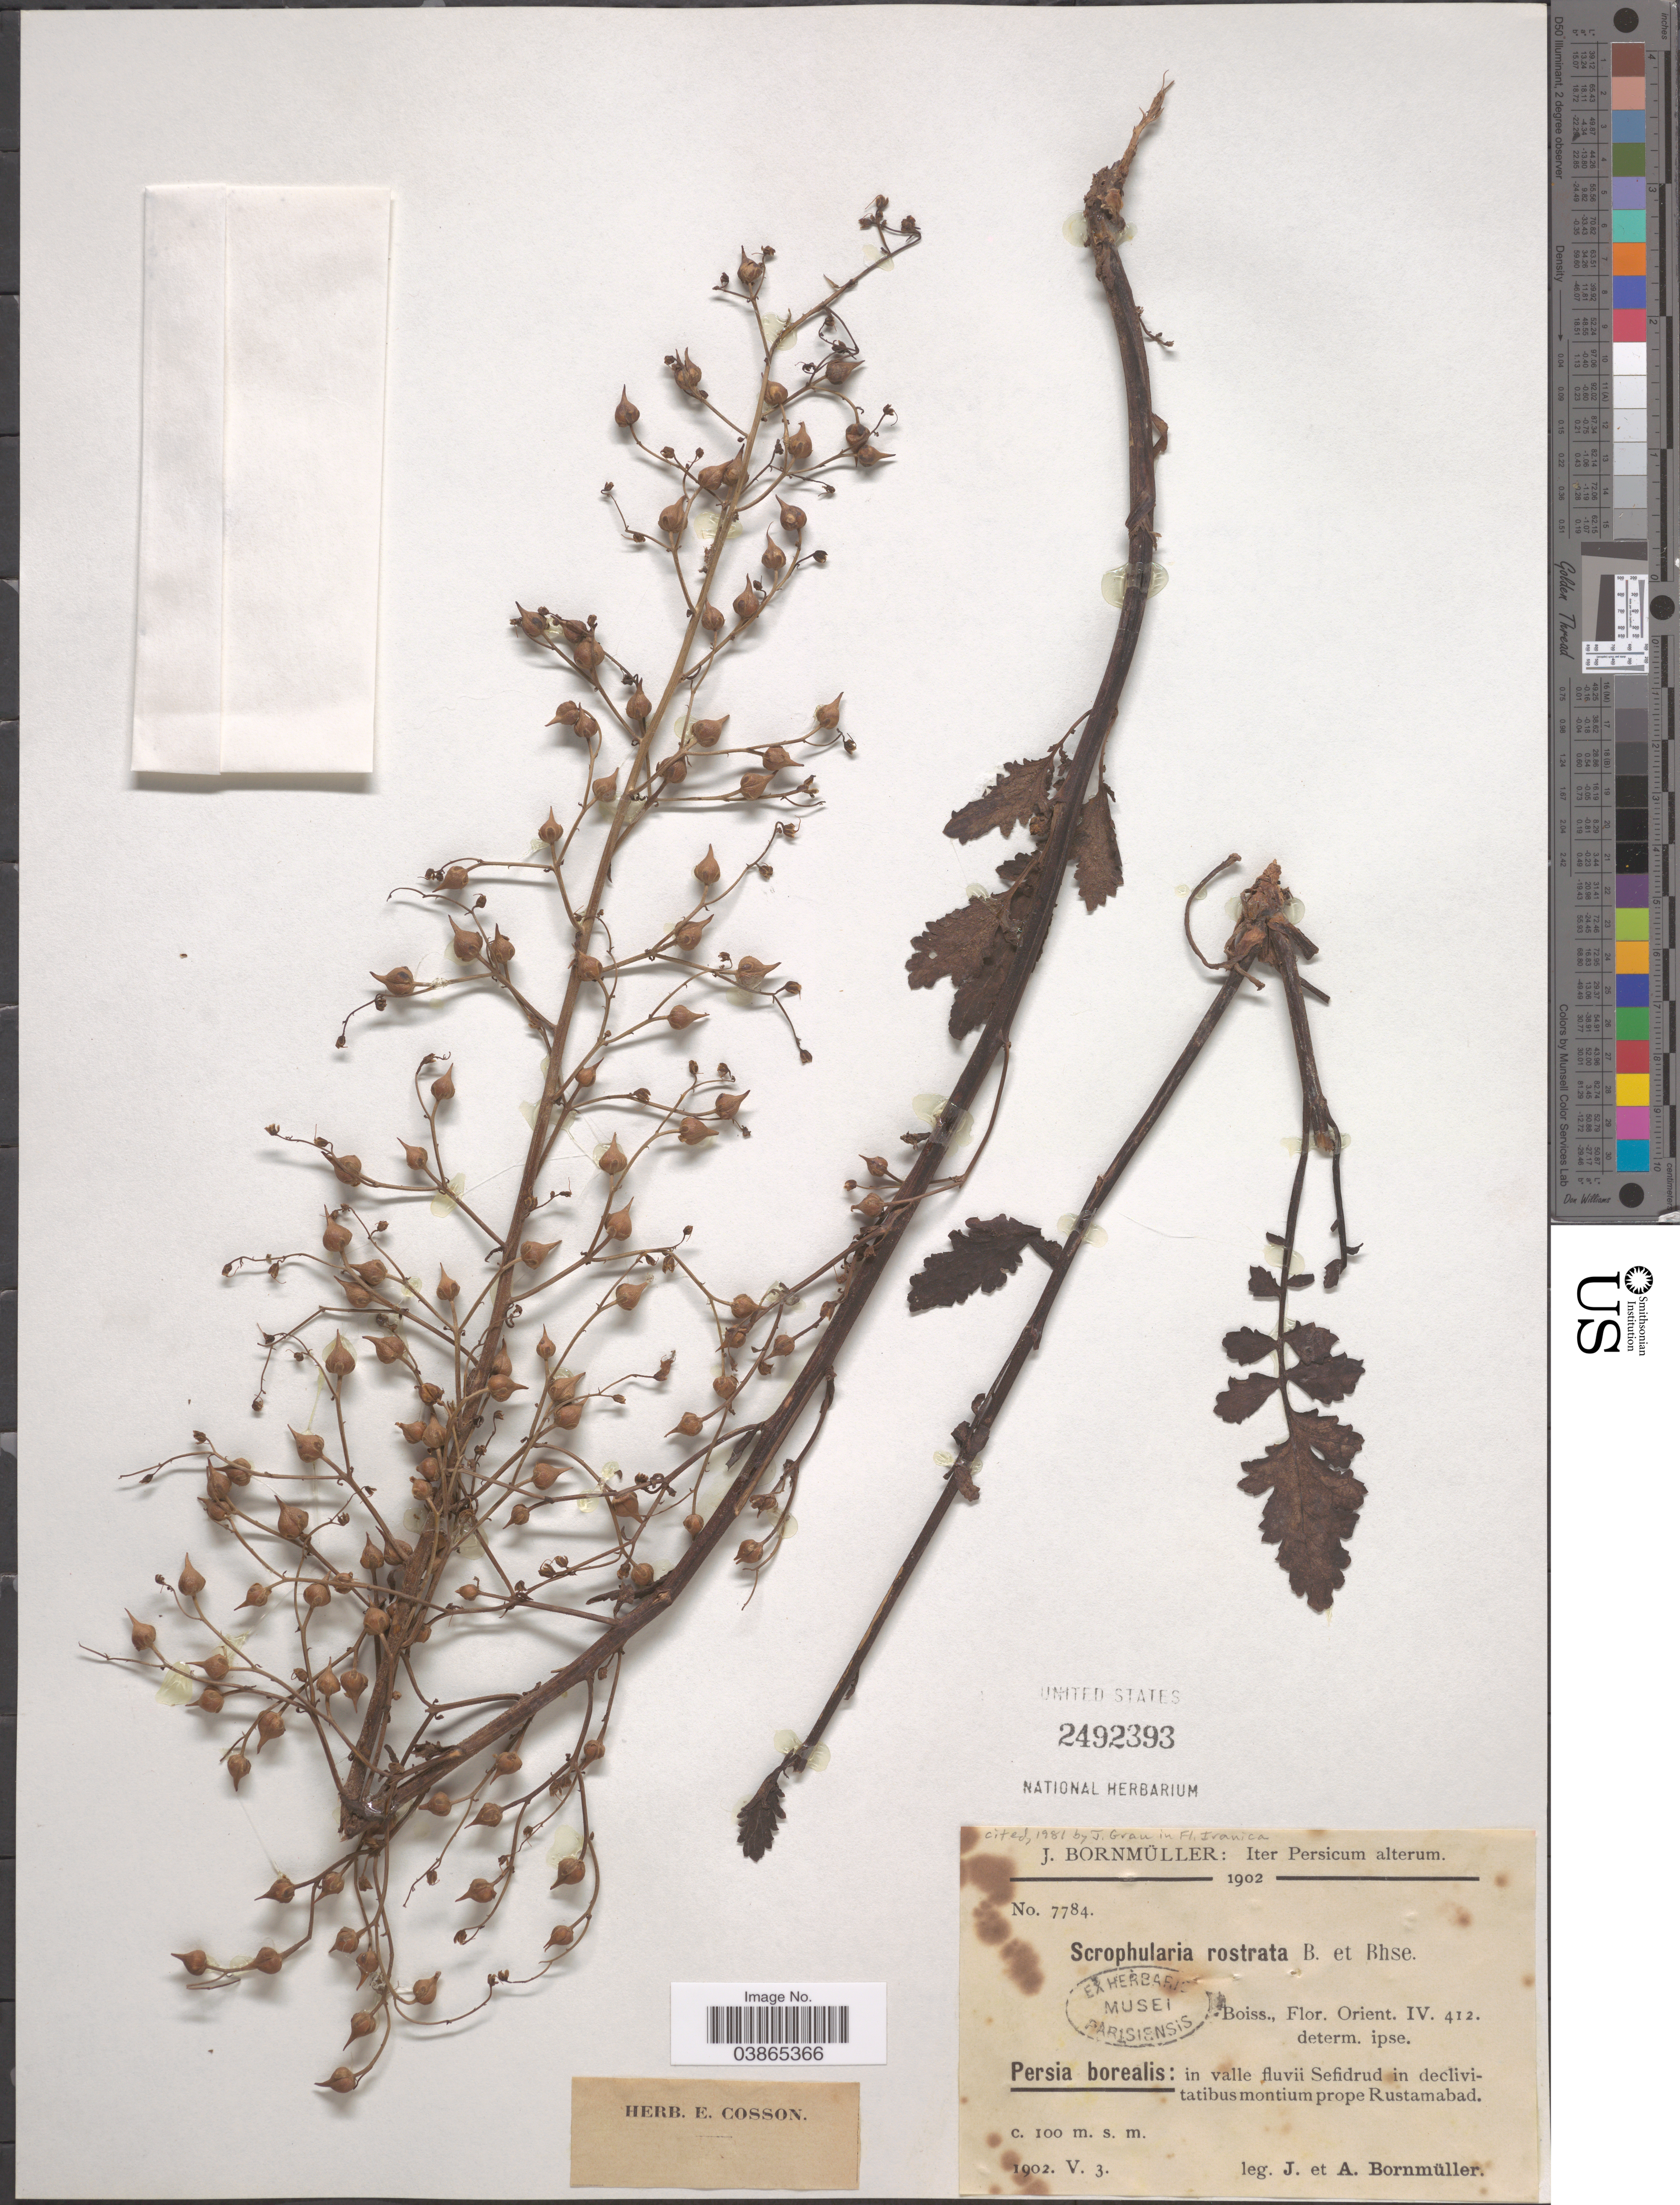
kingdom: Plantae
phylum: Tracheophyta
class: Magnoliopsida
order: Lamiales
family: Scrophulariaceae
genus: Scrophularia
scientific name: Scrophularia rostrata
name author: Boiss. & Buhse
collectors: J. Bornmüller & A. Bornmüller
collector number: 7784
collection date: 1902-05-03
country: Iran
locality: Persia borealis: in valle fluvii Sefidrud in declivitatibus montium prope Rustamabad.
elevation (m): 100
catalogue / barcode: US 2492393